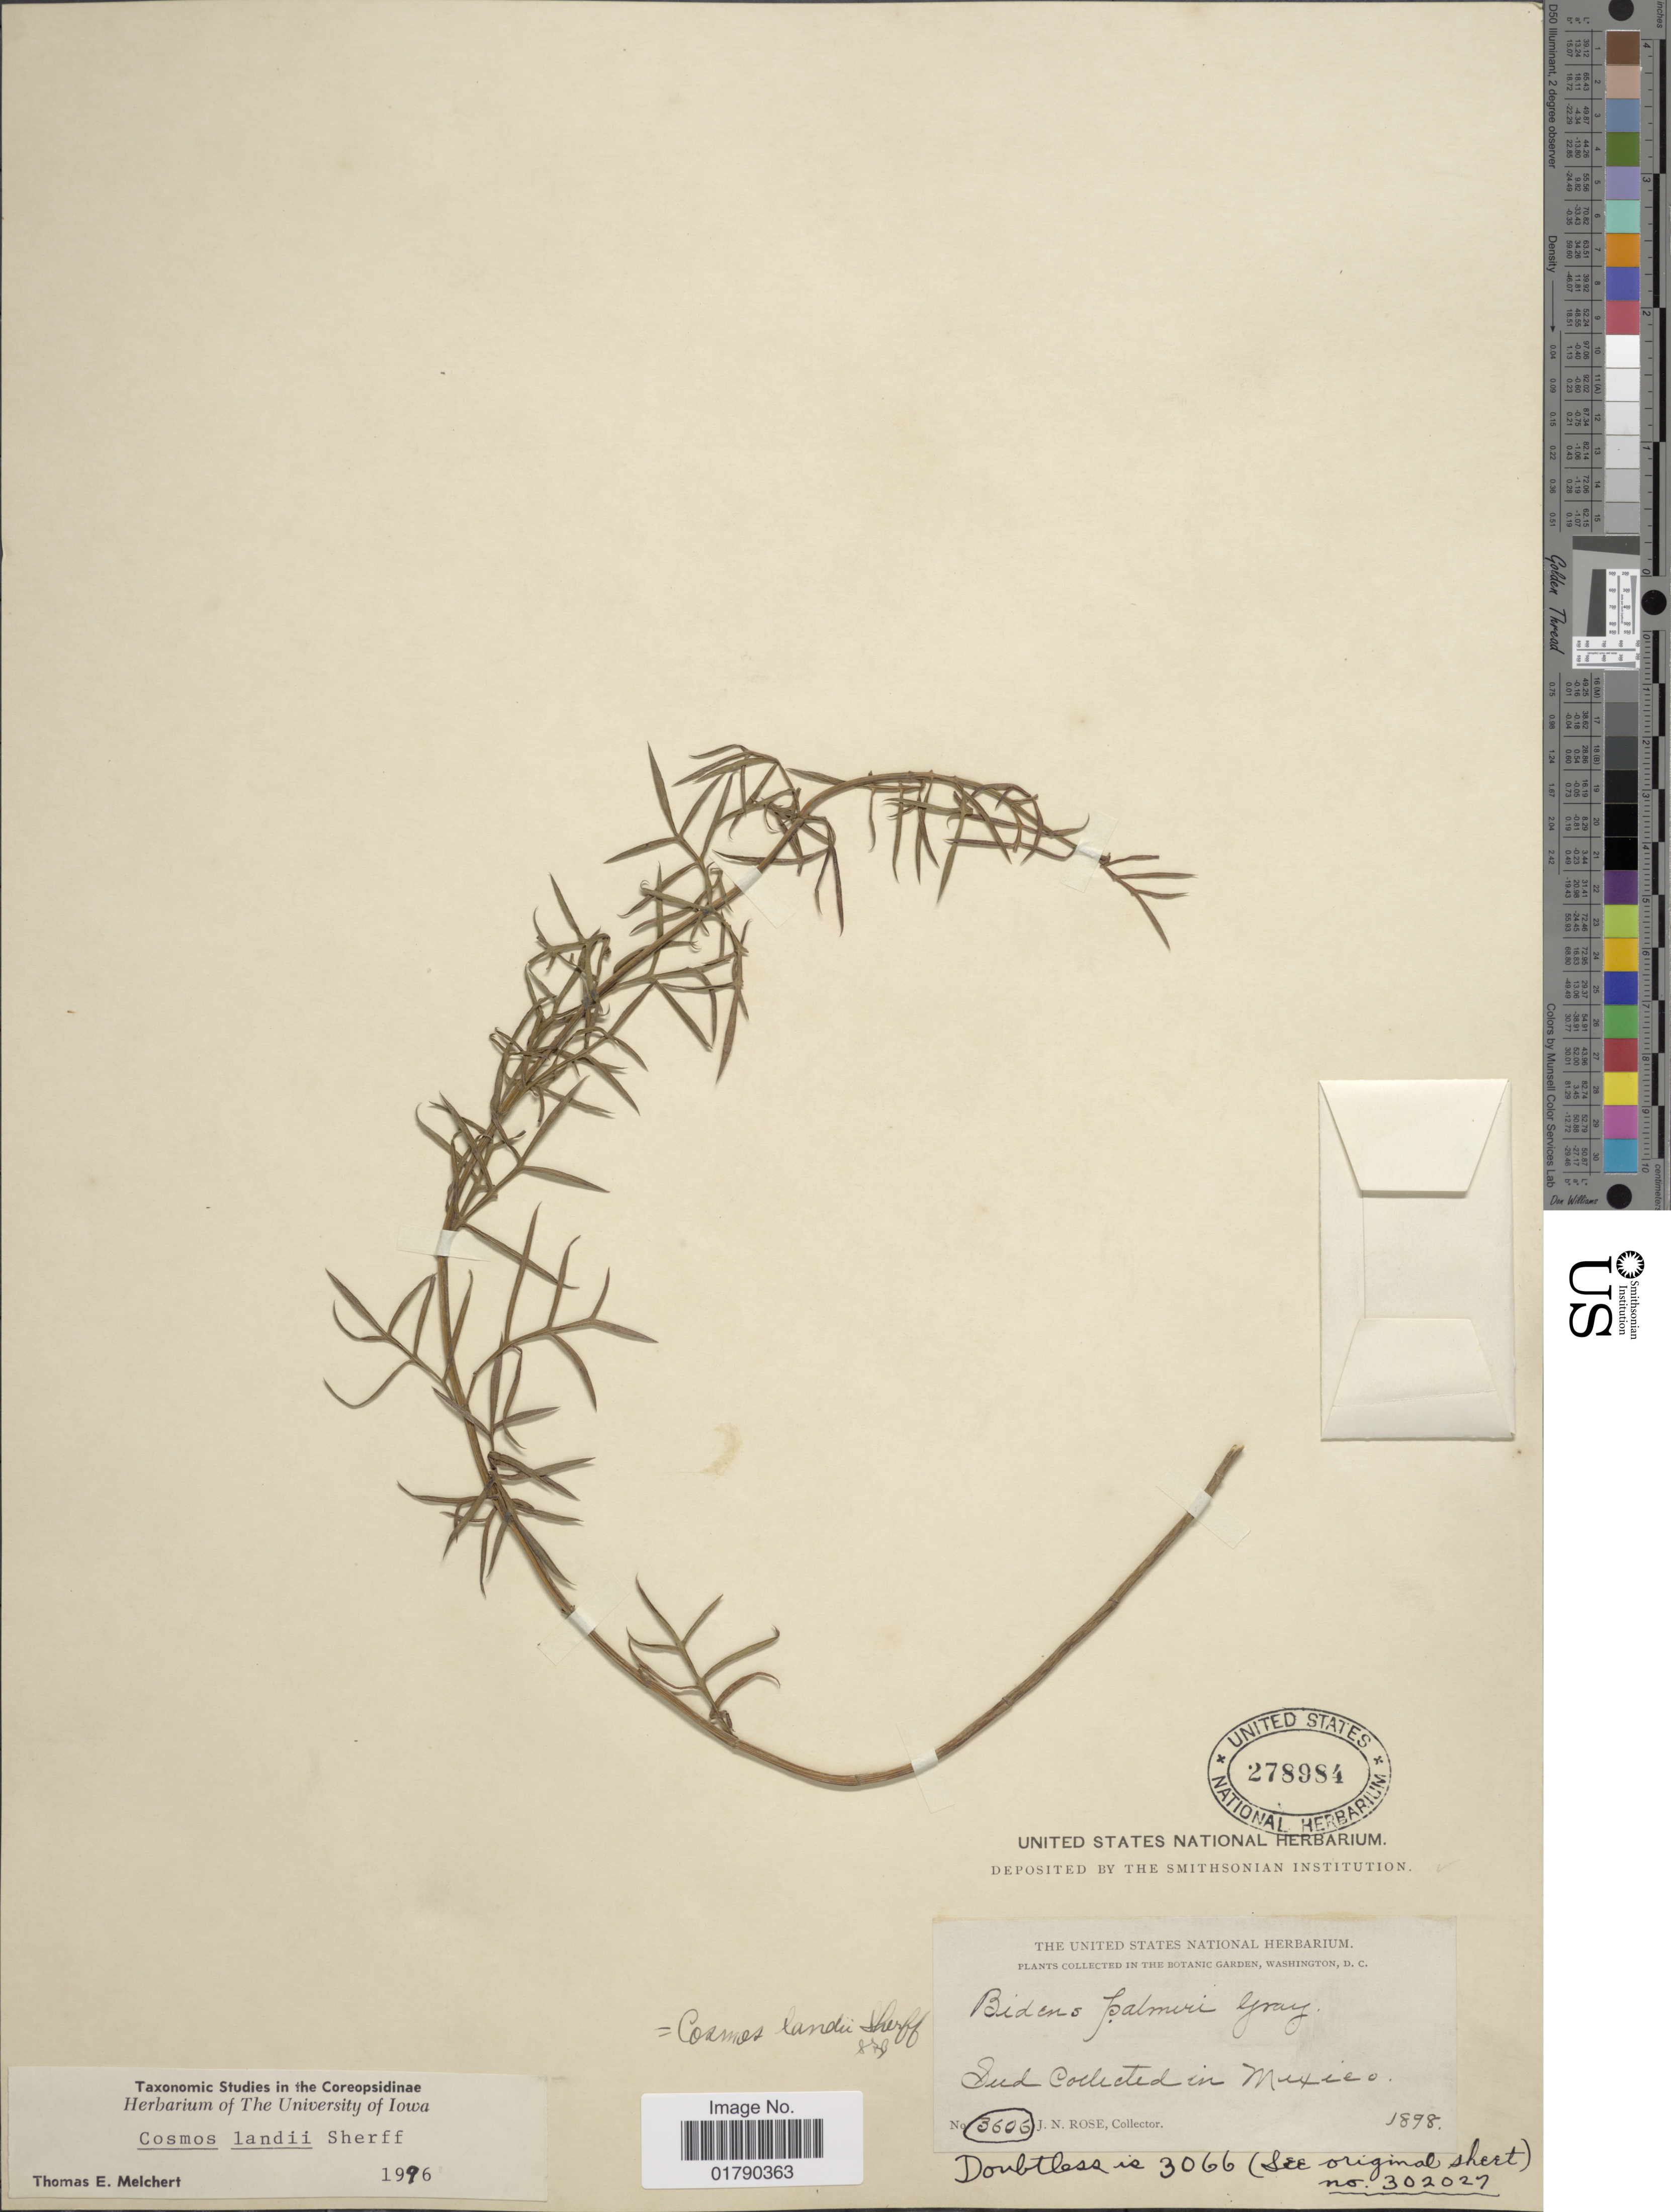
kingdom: Plantae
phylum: Tracheophyta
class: Magnoliopsida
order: Asterales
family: Asteraceae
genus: Cosmos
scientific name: Cosmos landii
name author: Sherff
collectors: J. N. Rose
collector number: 3606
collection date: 1898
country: United States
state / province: District of Columbia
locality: Botanic Garden, Washington DC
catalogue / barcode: US 278984